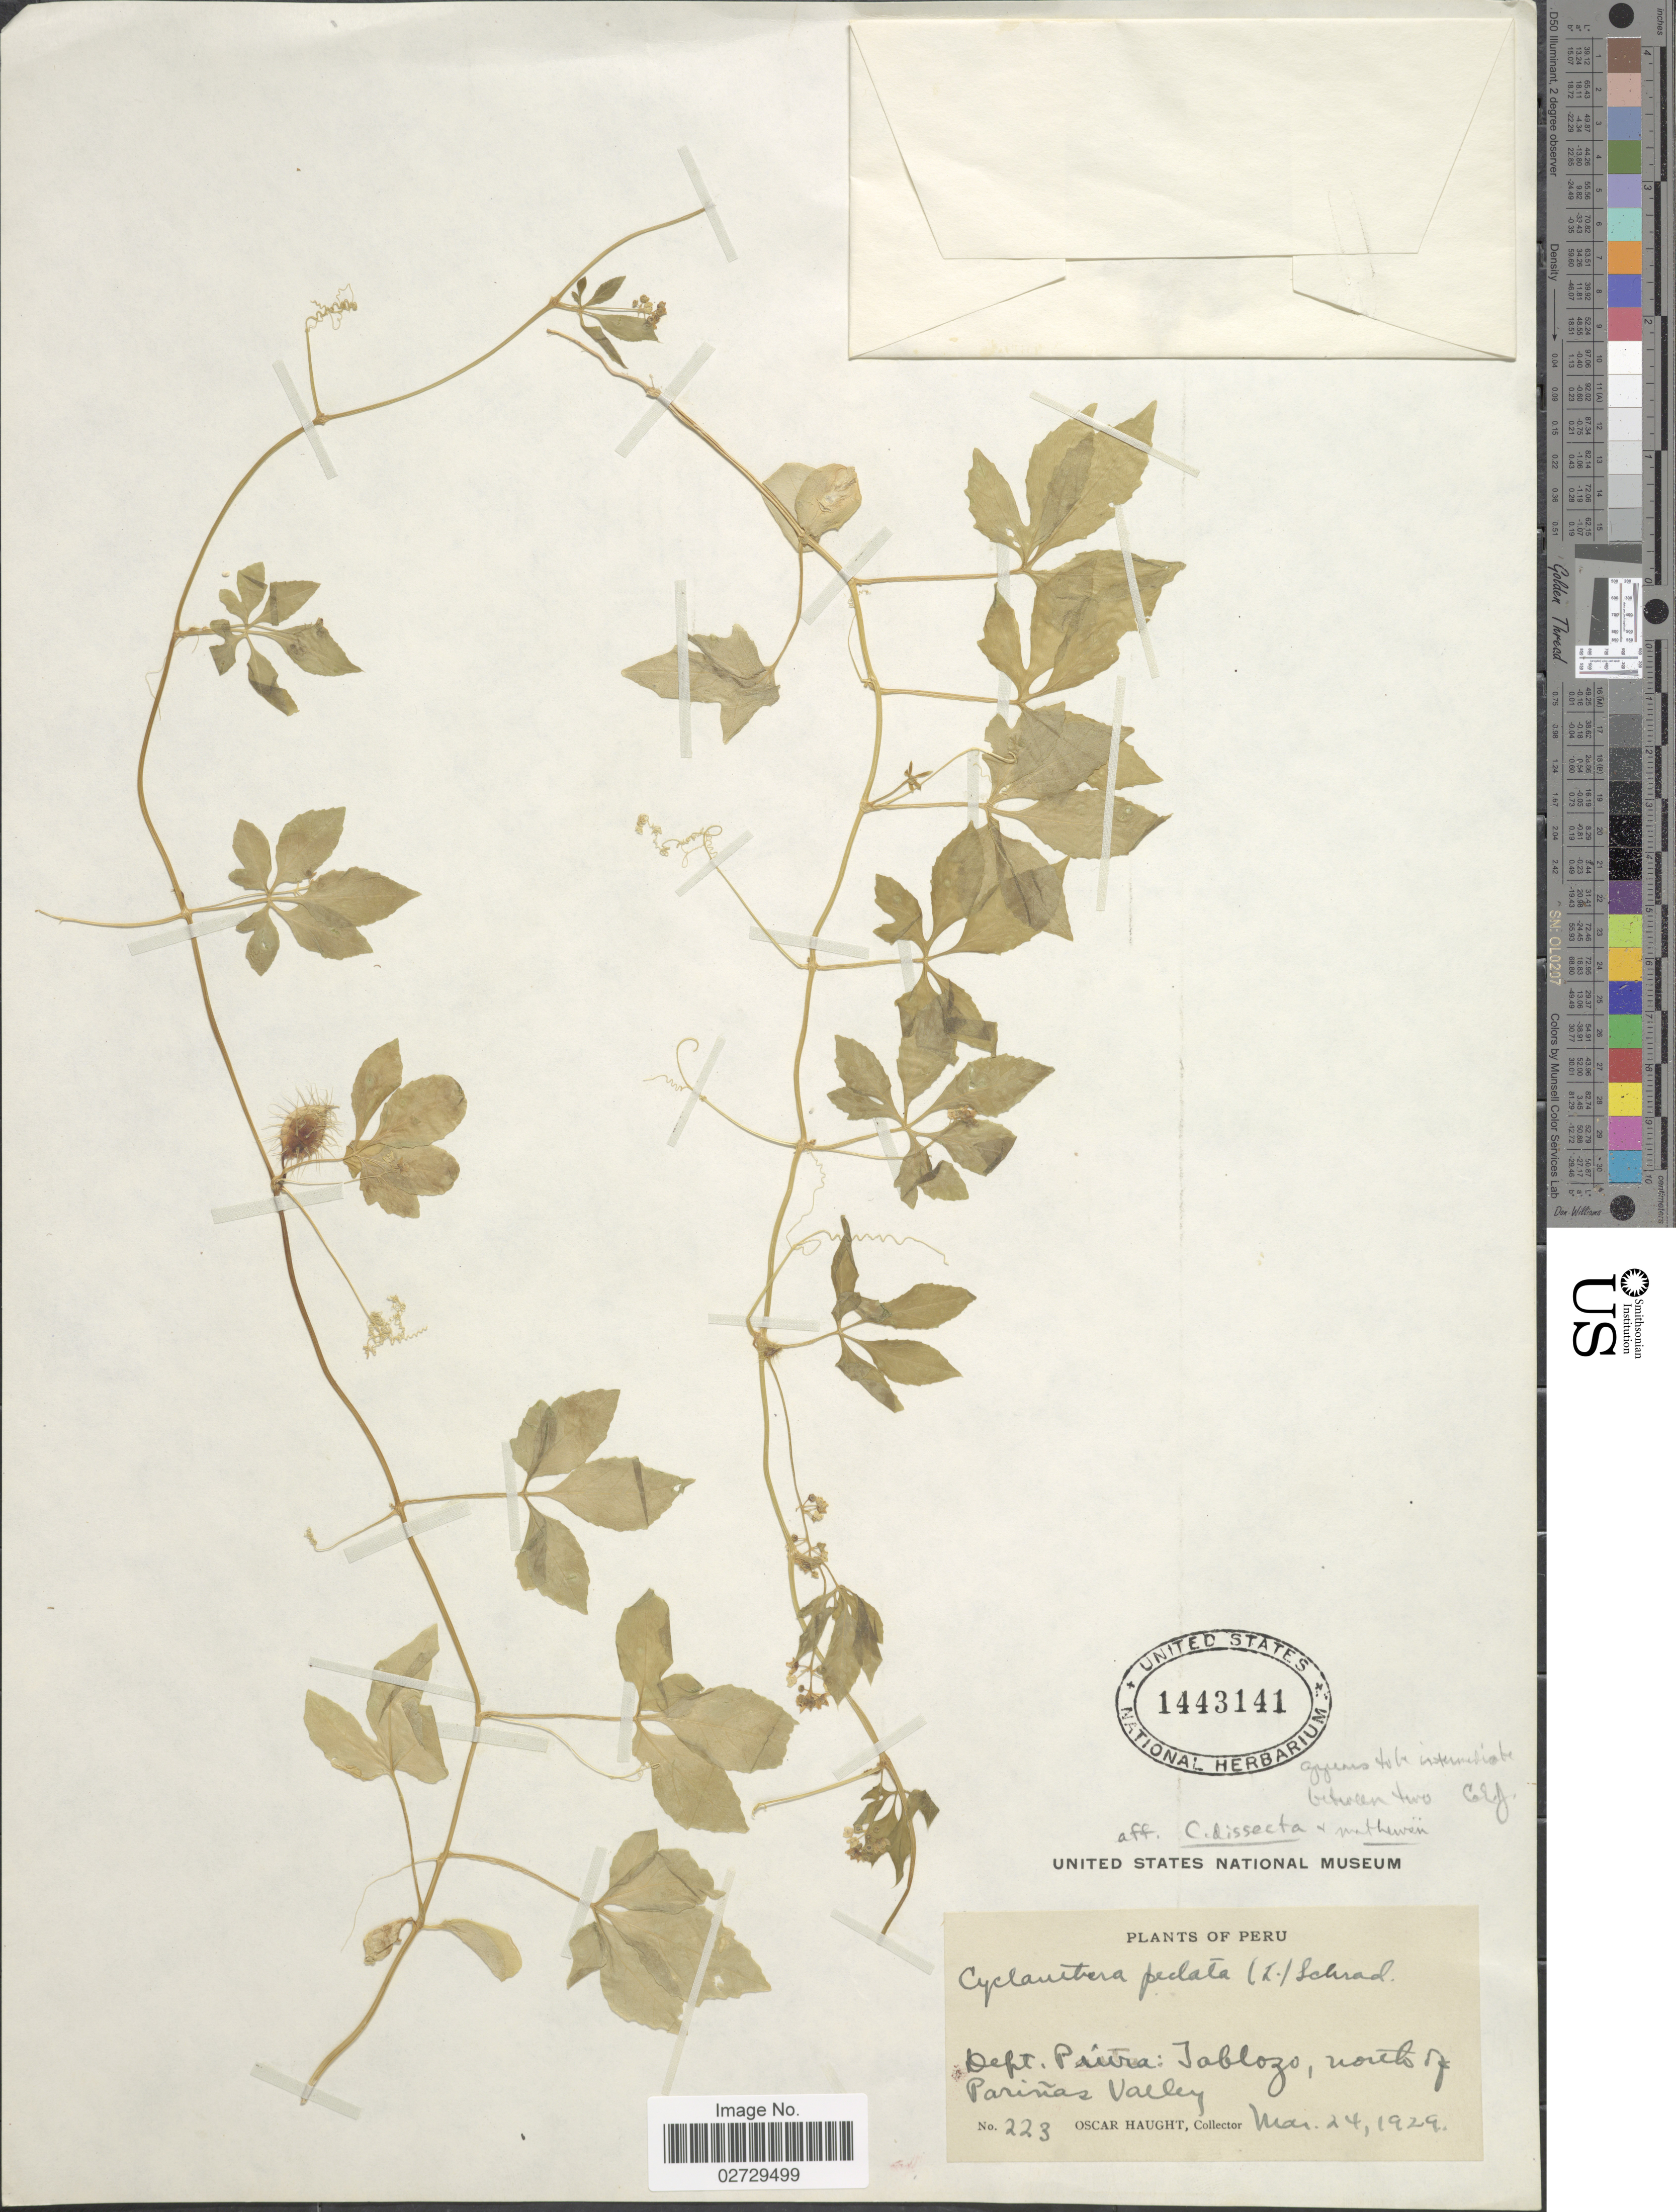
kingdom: Plantae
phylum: Tracheophyta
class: Magnoliopsida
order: Cucurbitales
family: Cucurbitaceae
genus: Cyclanthera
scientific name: Cyclanthera dissecta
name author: (Torr. & A. Gray) Arn.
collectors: O. L. Haught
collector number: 223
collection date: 1929-03-24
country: Peru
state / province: Piura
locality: Dept. Piura: Tablozo, north of Parinas Valley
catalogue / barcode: US 1443141